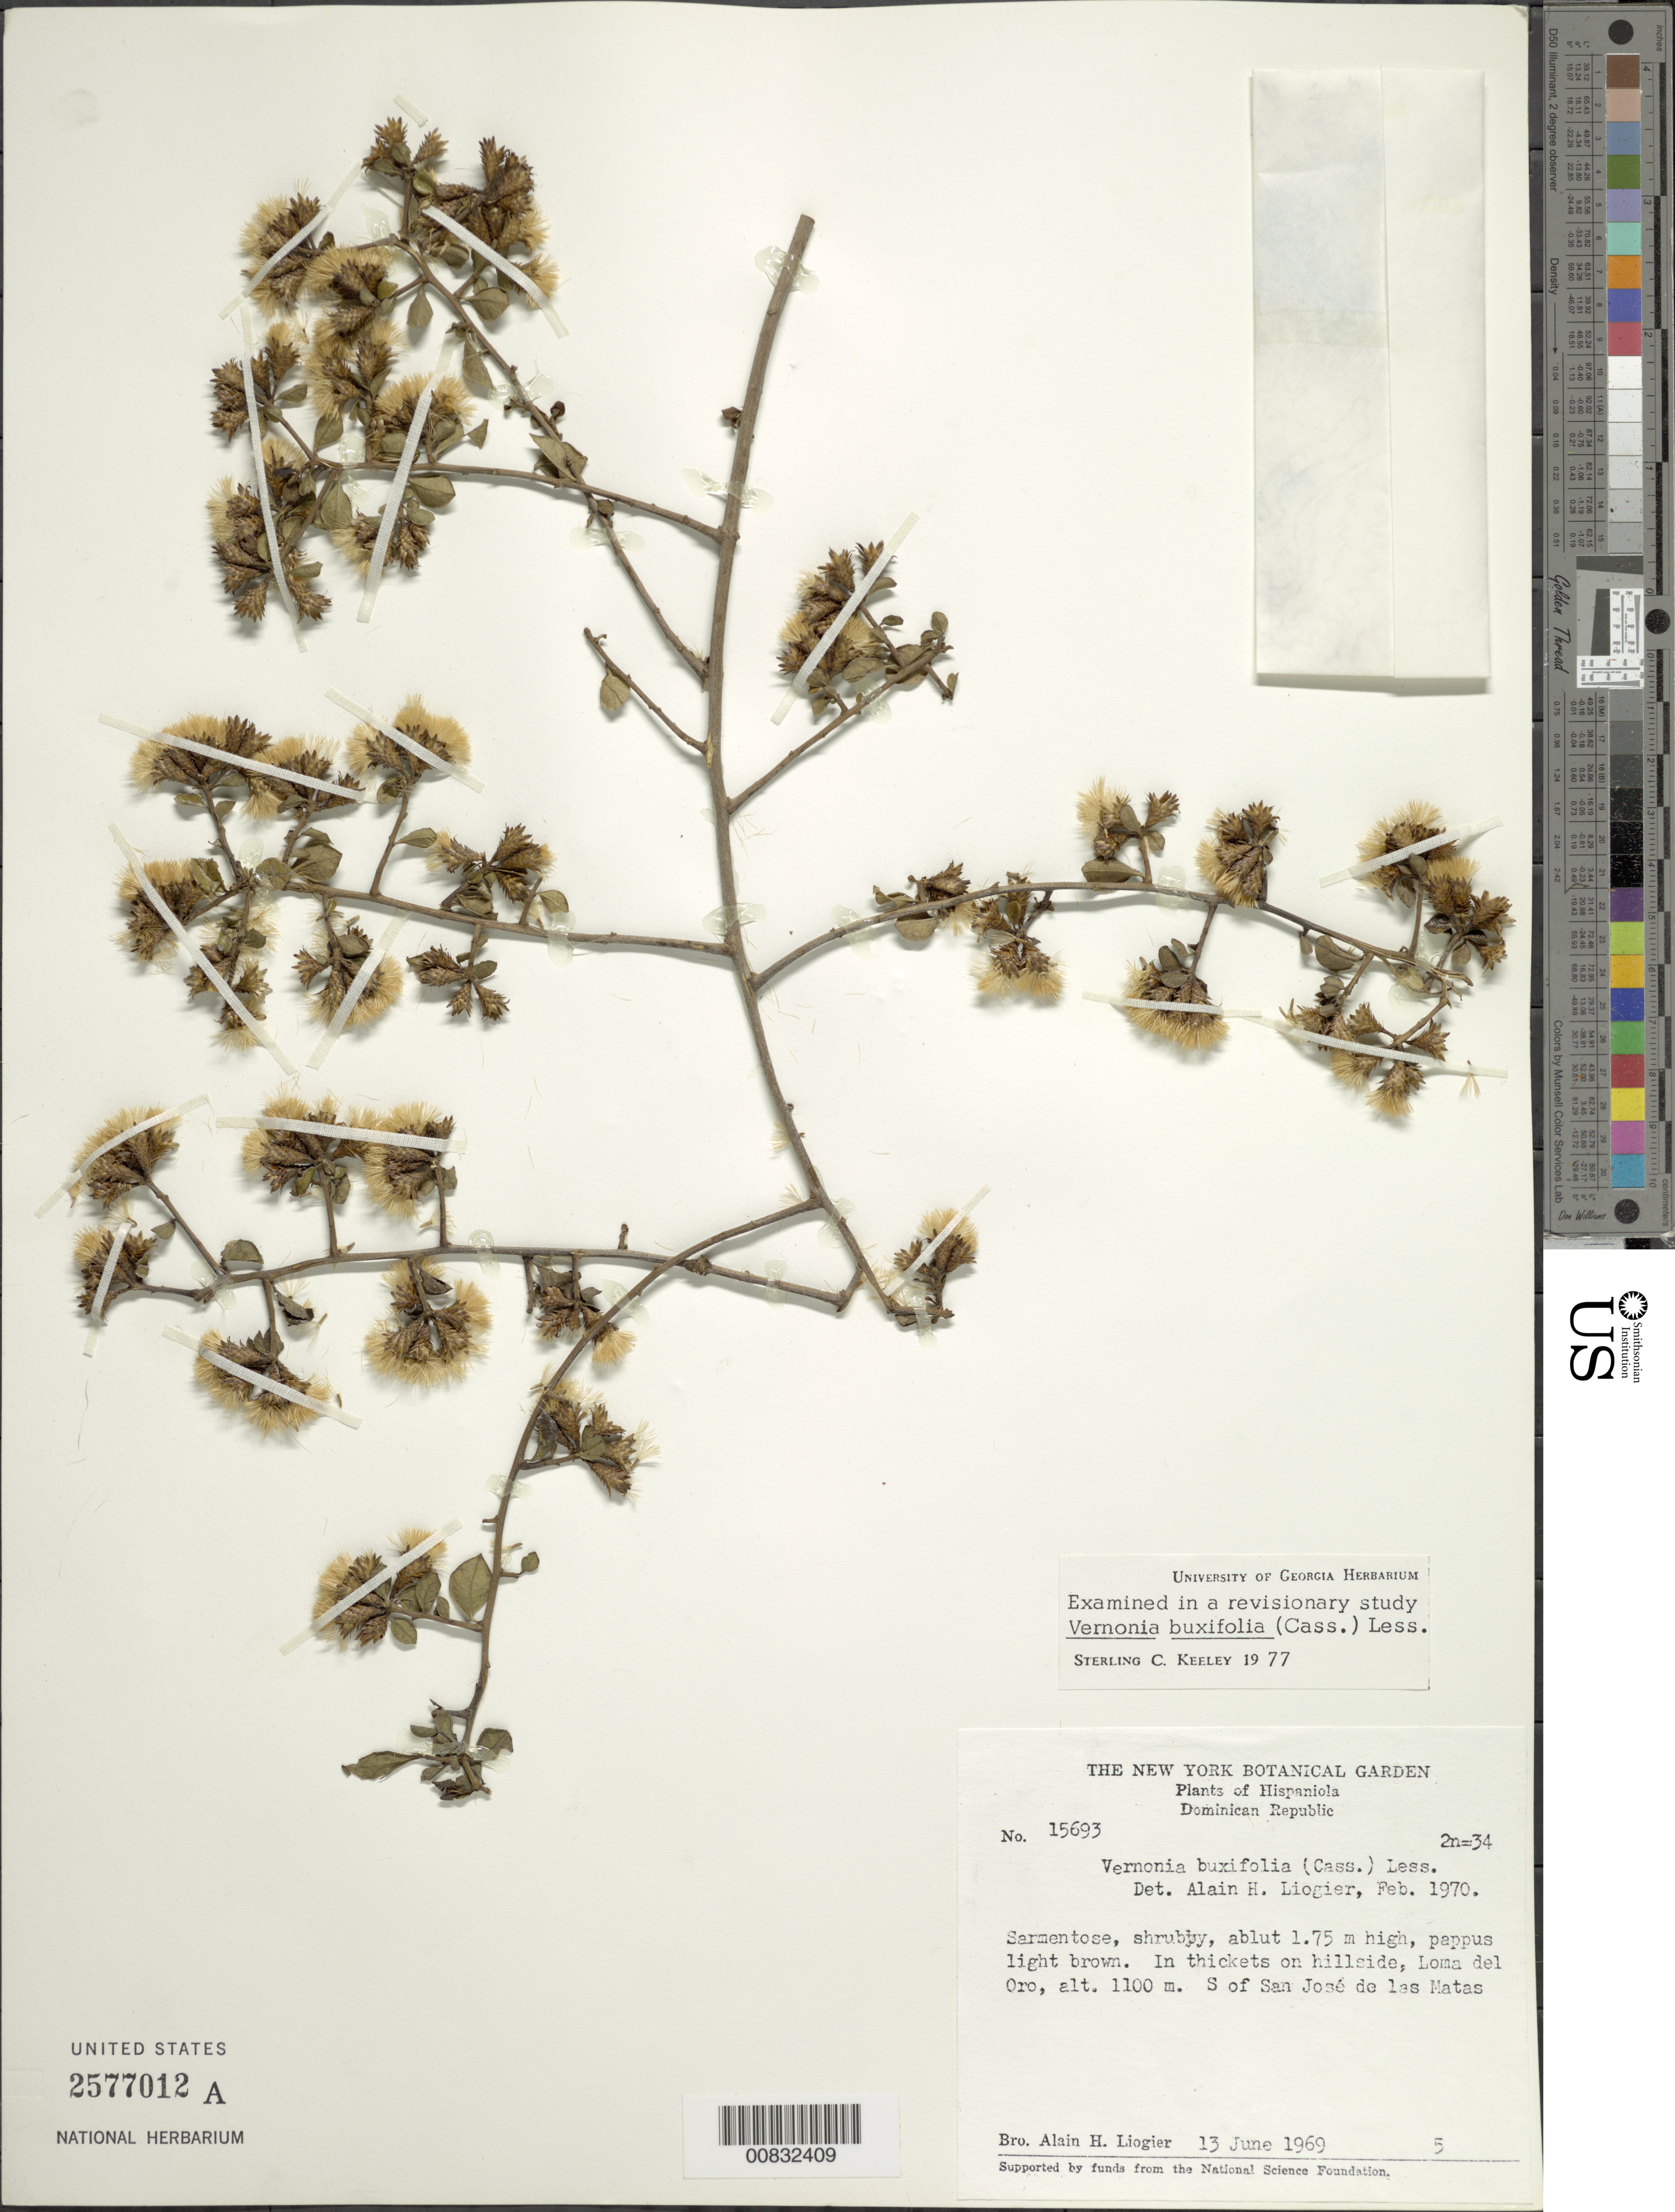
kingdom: Plantae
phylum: Tracheophyta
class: Magnoliopsida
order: Asterales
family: Asteraceae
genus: Vernonanthura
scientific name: Vernonanthura buxifolia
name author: (Less.) H. Rob.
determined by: Keeley, S. C.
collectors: A. H. Liogier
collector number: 15693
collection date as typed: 13 Jun 1969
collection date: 1969-06-13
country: Dominican Republic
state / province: Santiago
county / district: San José de las Matas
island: Hispaniola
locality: Loma del Oro, S of San José de las Matas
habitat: In thickets on hillside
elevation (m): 1100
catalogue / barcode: US 2577012